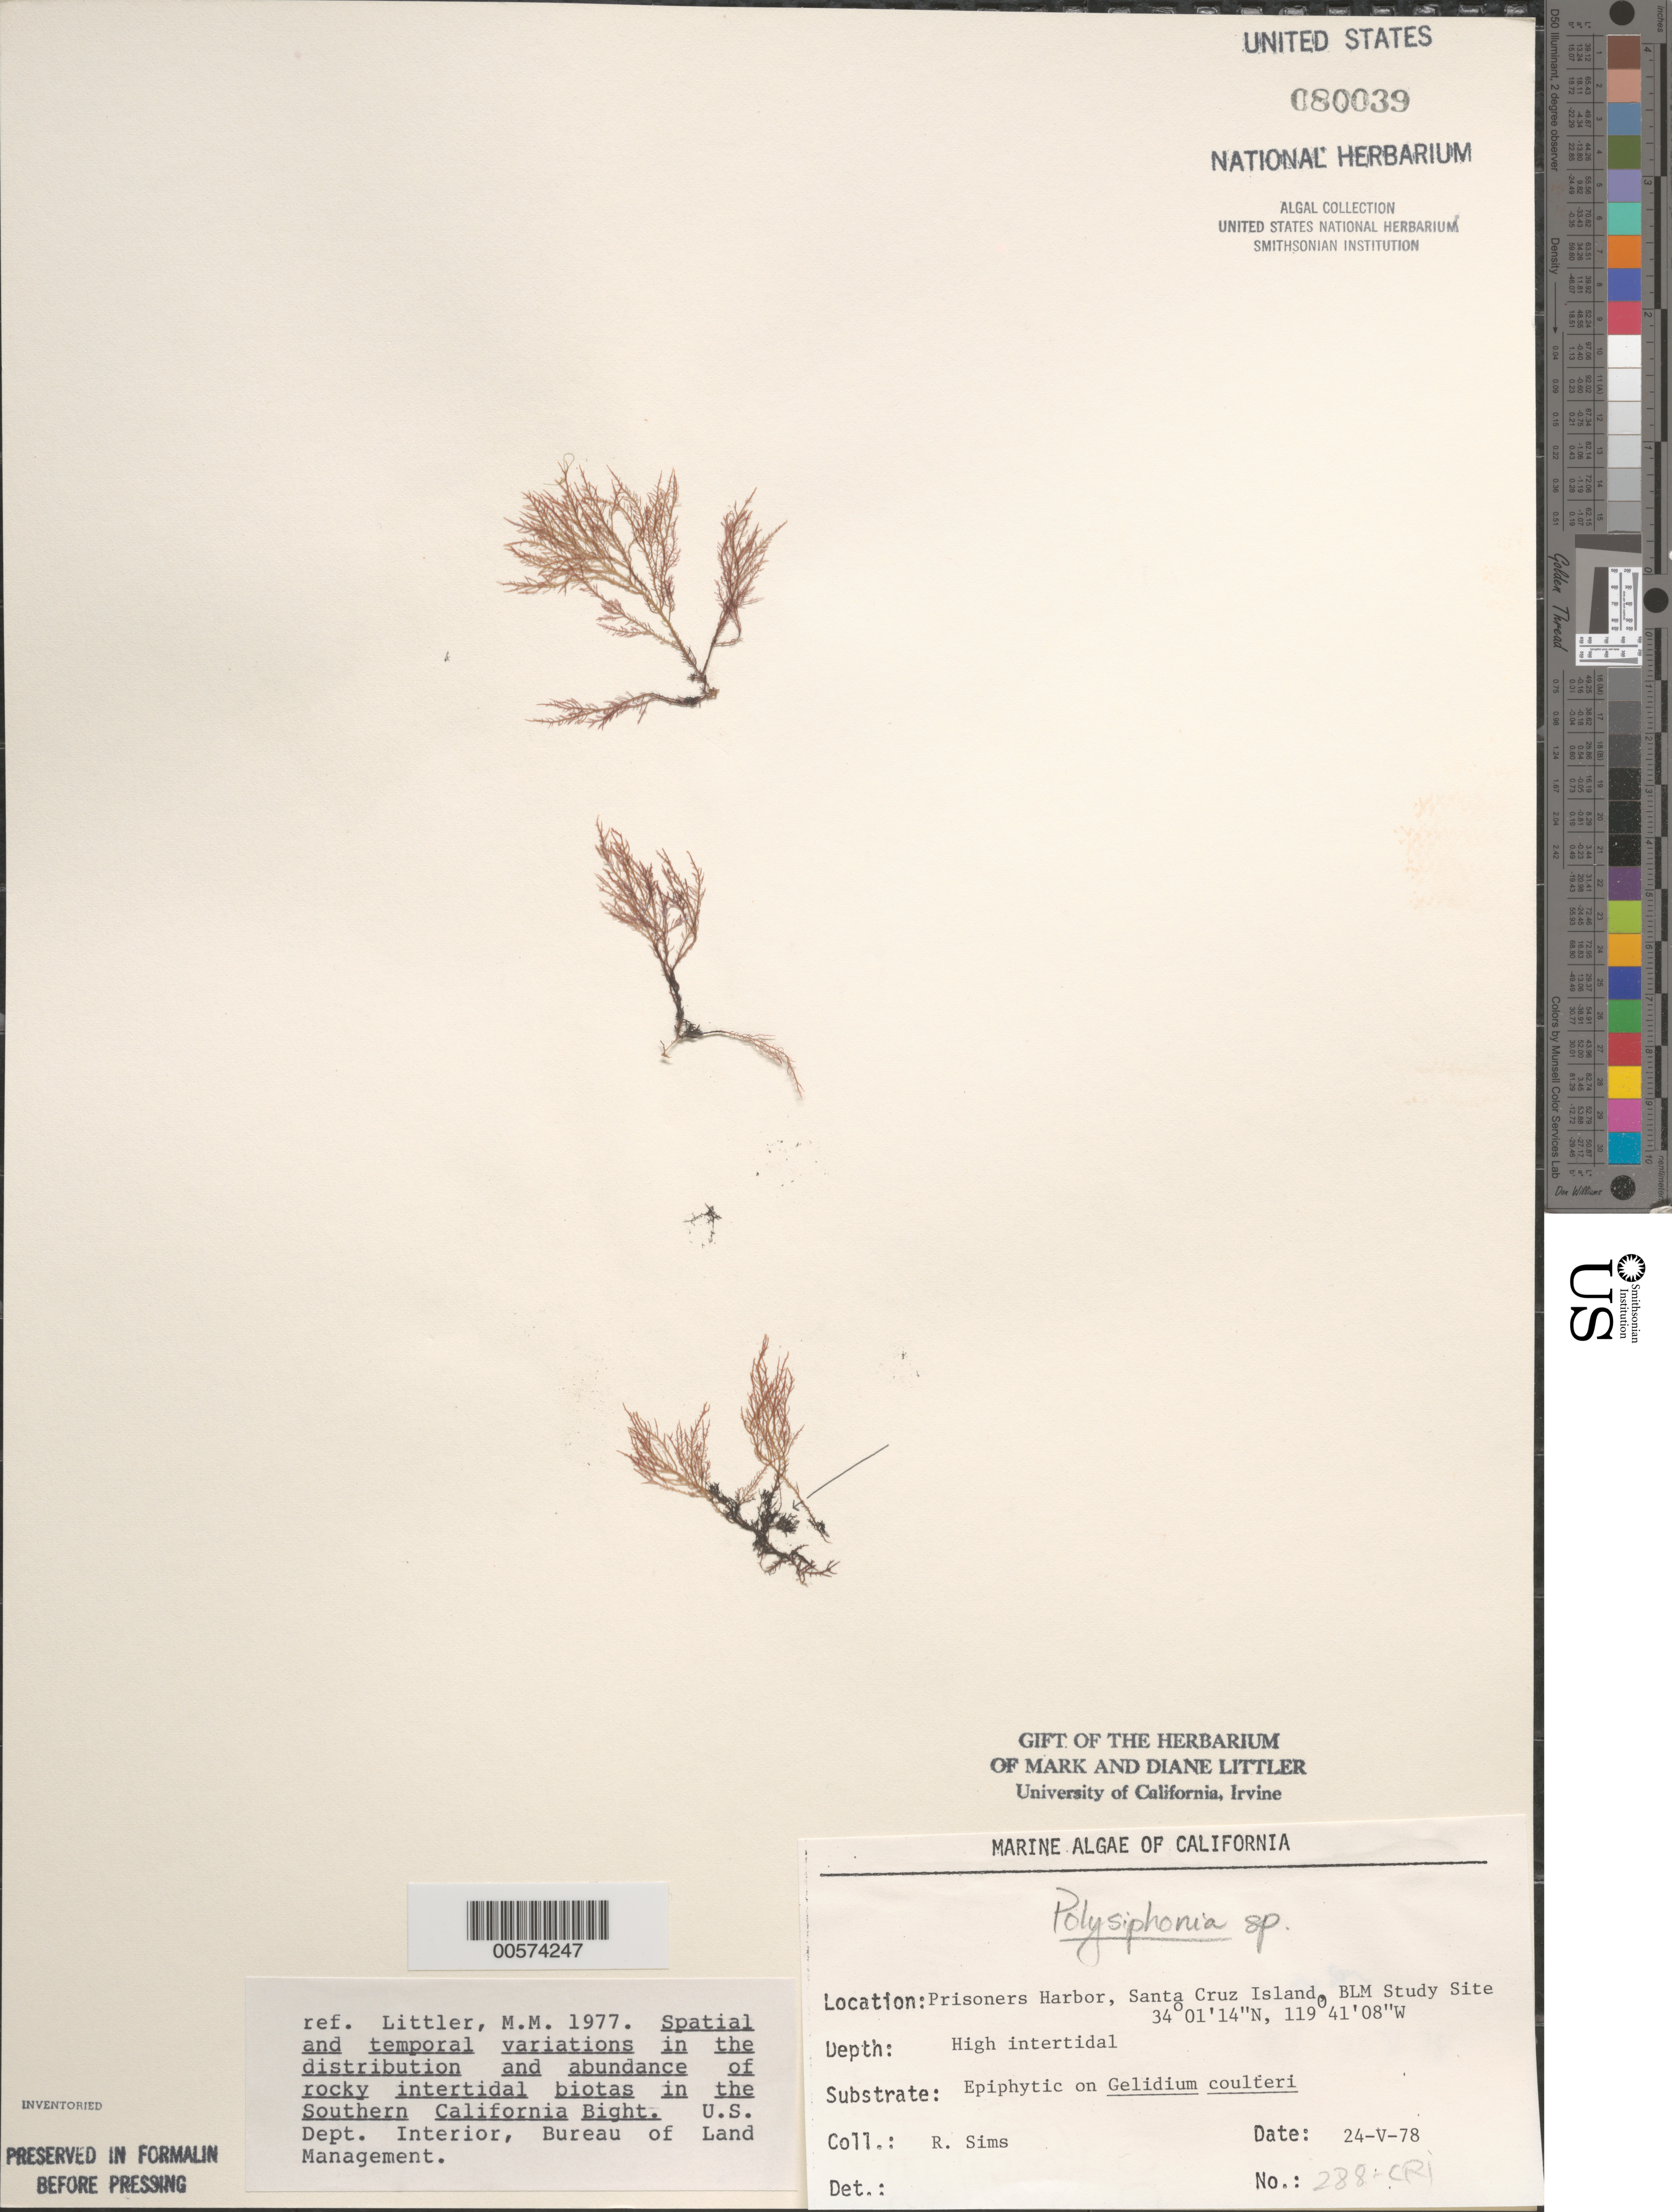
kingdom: Plantae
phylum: Rhodophyta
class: Florideophyceae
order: Ceramiales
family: Rhodomelaceae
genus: Polysiphonia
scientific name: Polysiphonia sp.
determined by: Murray, S. N.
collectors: R. H. Sims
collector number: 288-cri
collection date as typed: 24 May 1978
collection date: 1978-05-24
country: United States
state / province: California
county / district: Santa Barbara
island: Santa Cruz Island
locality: Prisoners Harbor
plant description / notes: BLM-SOCALBIGHT Rocky Intertidal Survey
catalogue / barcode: US 80039